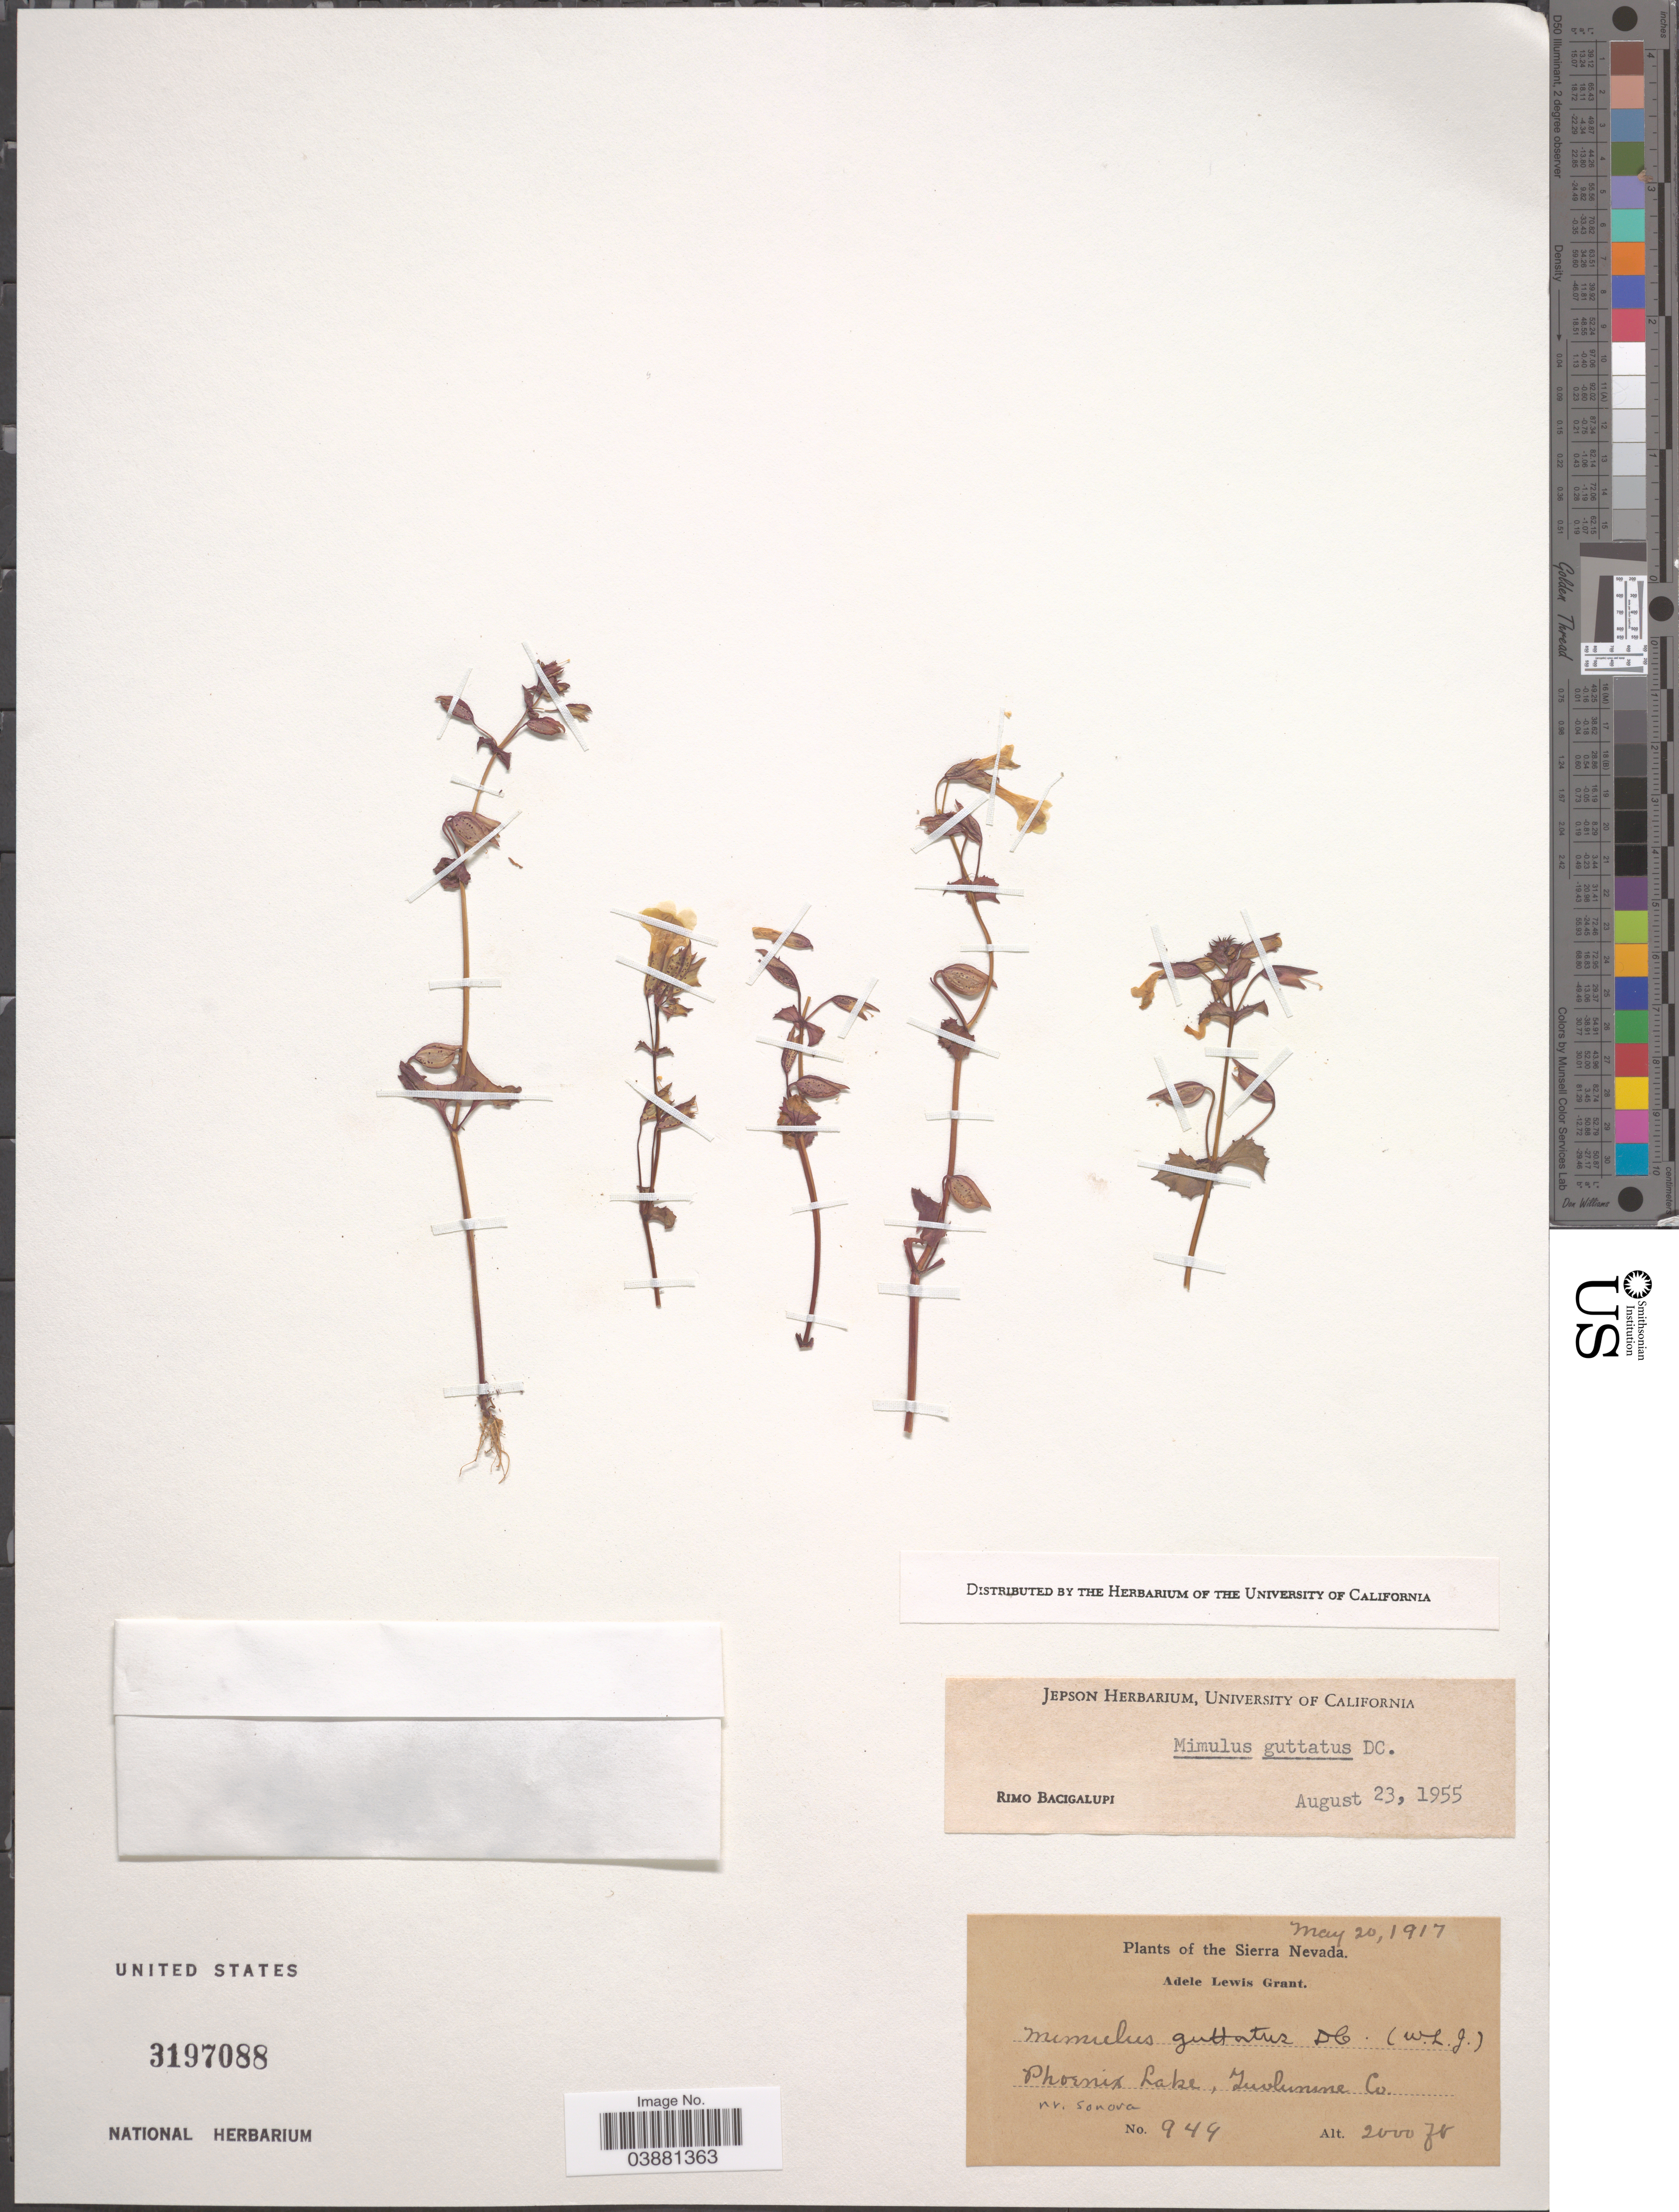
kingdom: Plantae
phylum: Tracheophyta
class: Magnoliopsida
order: Lamiales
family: Phrymaceae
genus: Mimulus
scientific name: Mimulus guttatus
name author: DC.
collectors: A. L. Grant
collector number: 949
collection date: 1917-05-20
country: United States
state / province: California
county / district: Tuolumne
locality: Sierra Nevada. Phoenix Lake, Tuolumne Co. nr Sonora.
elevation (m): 610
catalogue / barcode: US 3197088